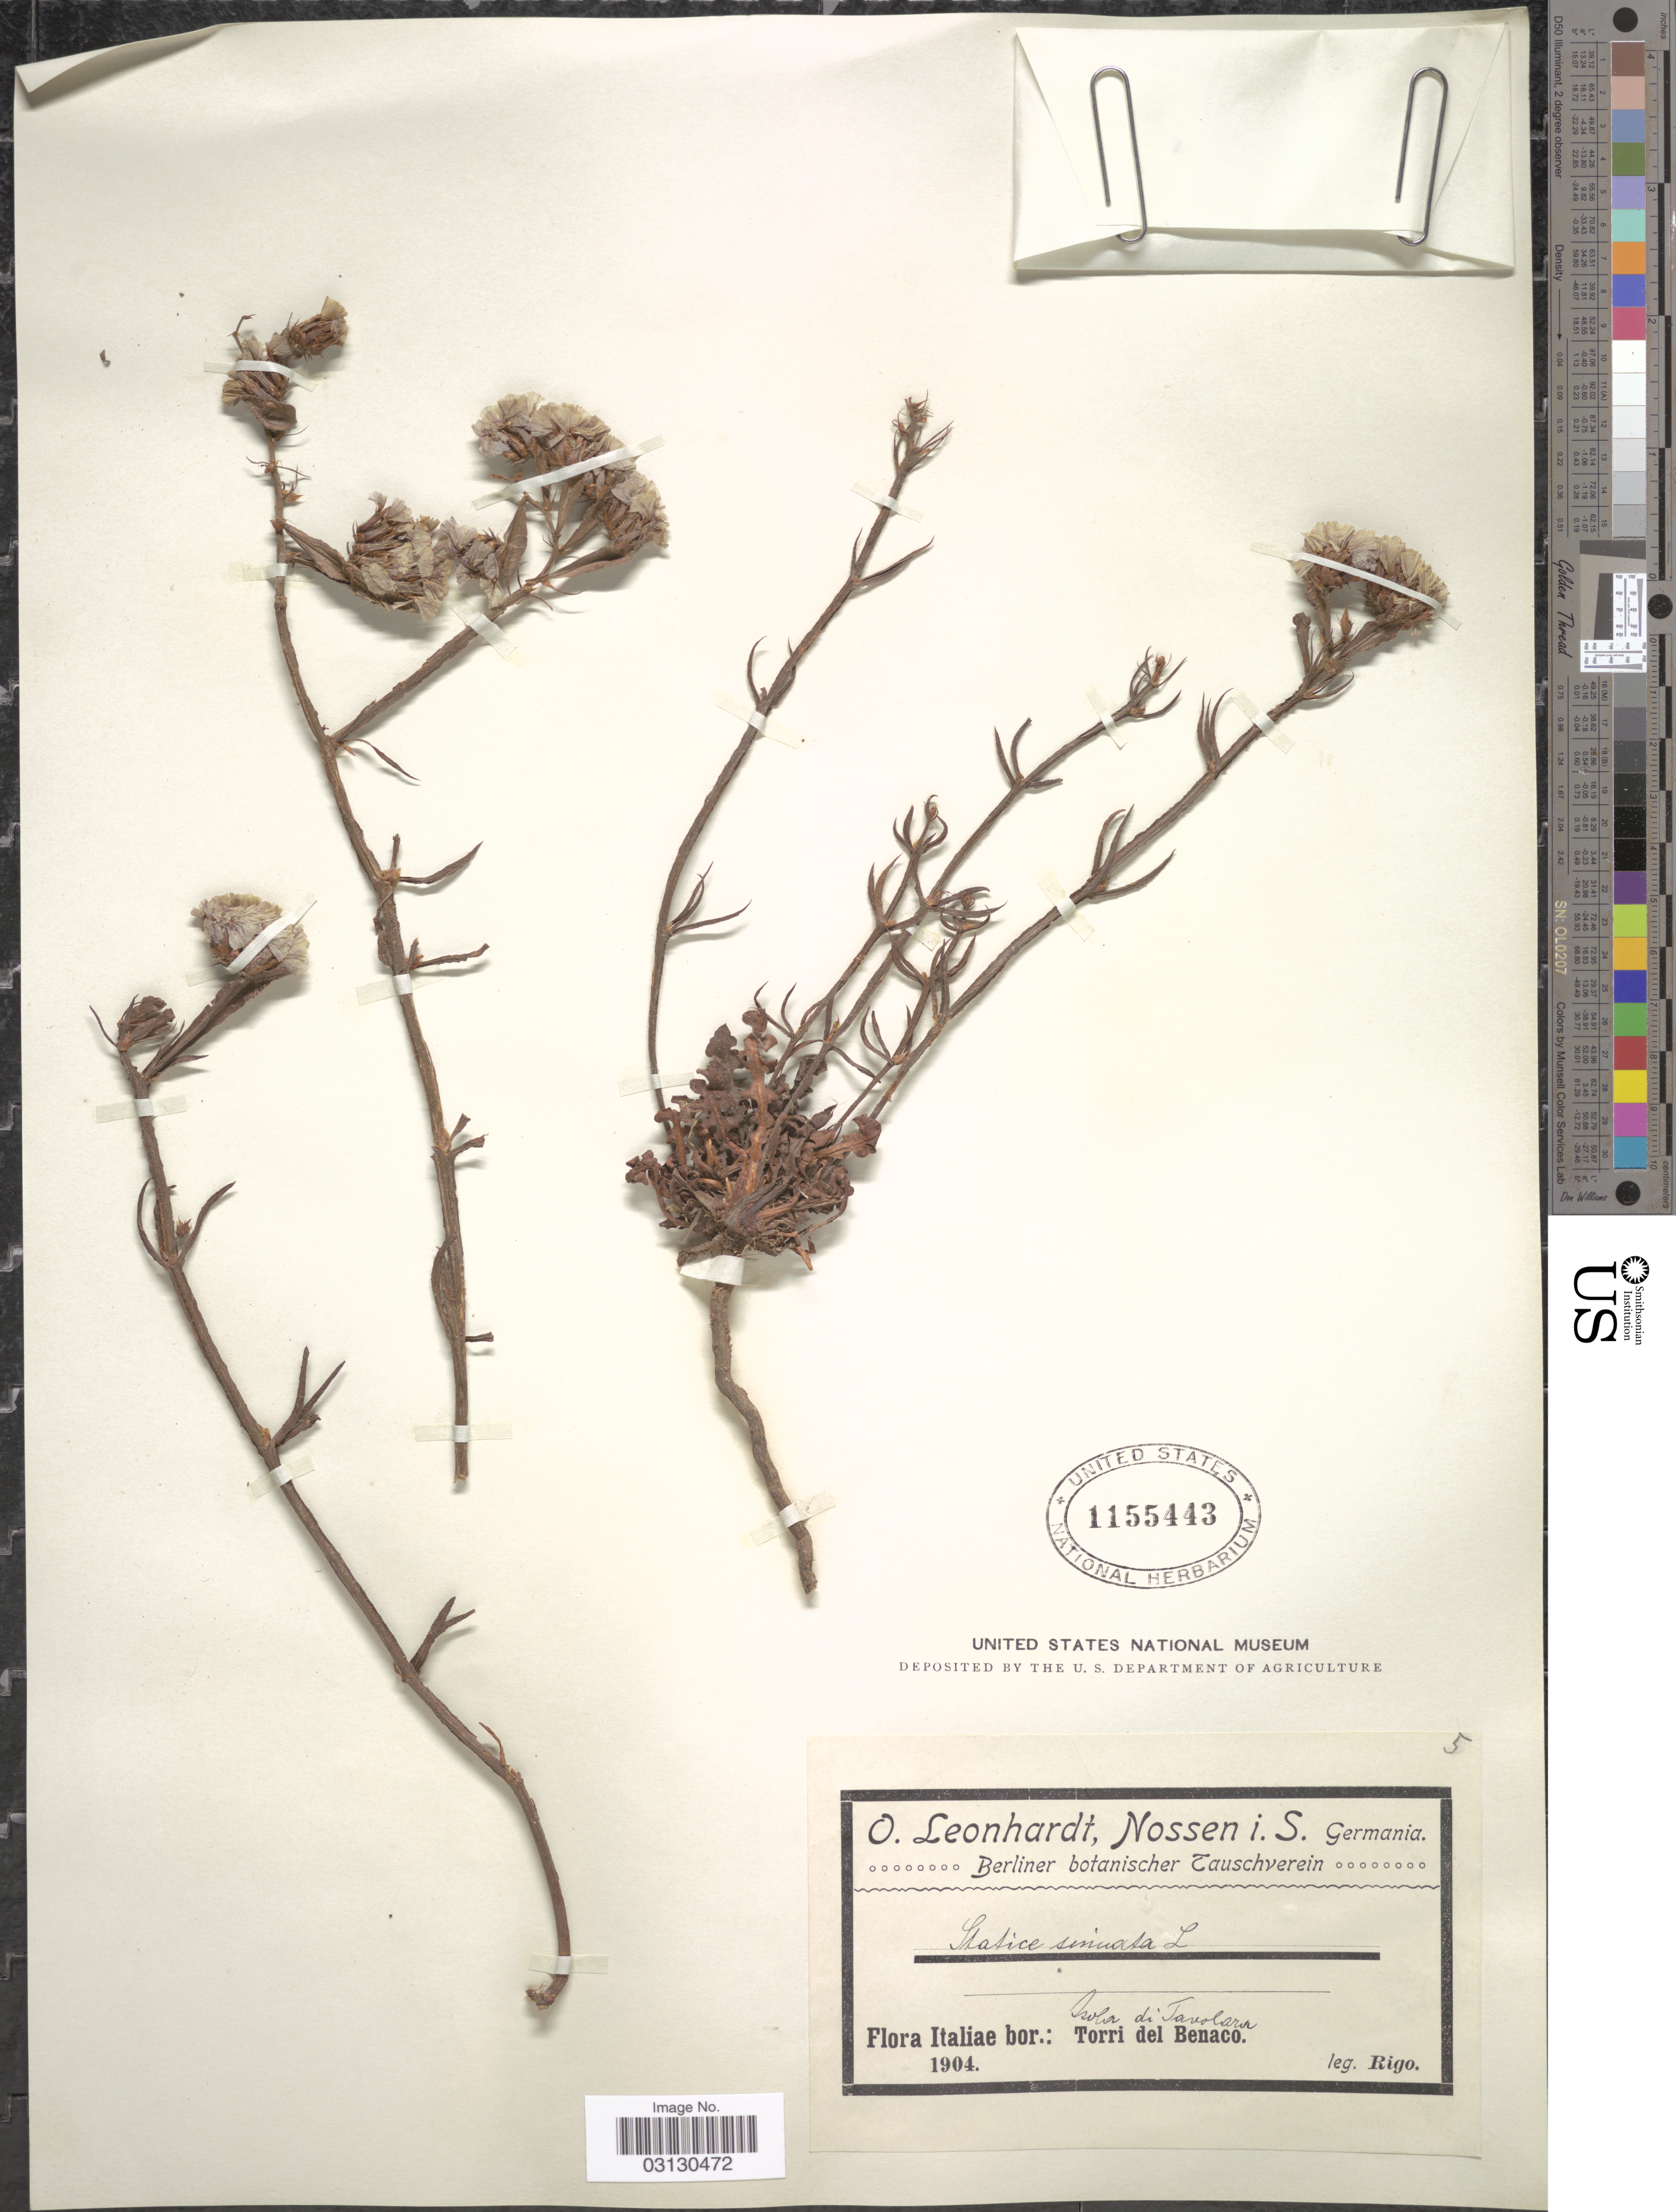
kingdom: Plantae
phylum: Tracheophyta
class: Magnoliopsida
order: Caryophyllales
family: Plumbaginaceae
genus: Limonium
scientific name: Limonium sinuatum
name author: (L.) Mill.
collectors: -- Rigo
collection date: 1904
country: Italy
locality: Isola di Tavolara. Italiae bor.: Torri del Benaco.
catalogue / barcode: US 1155443